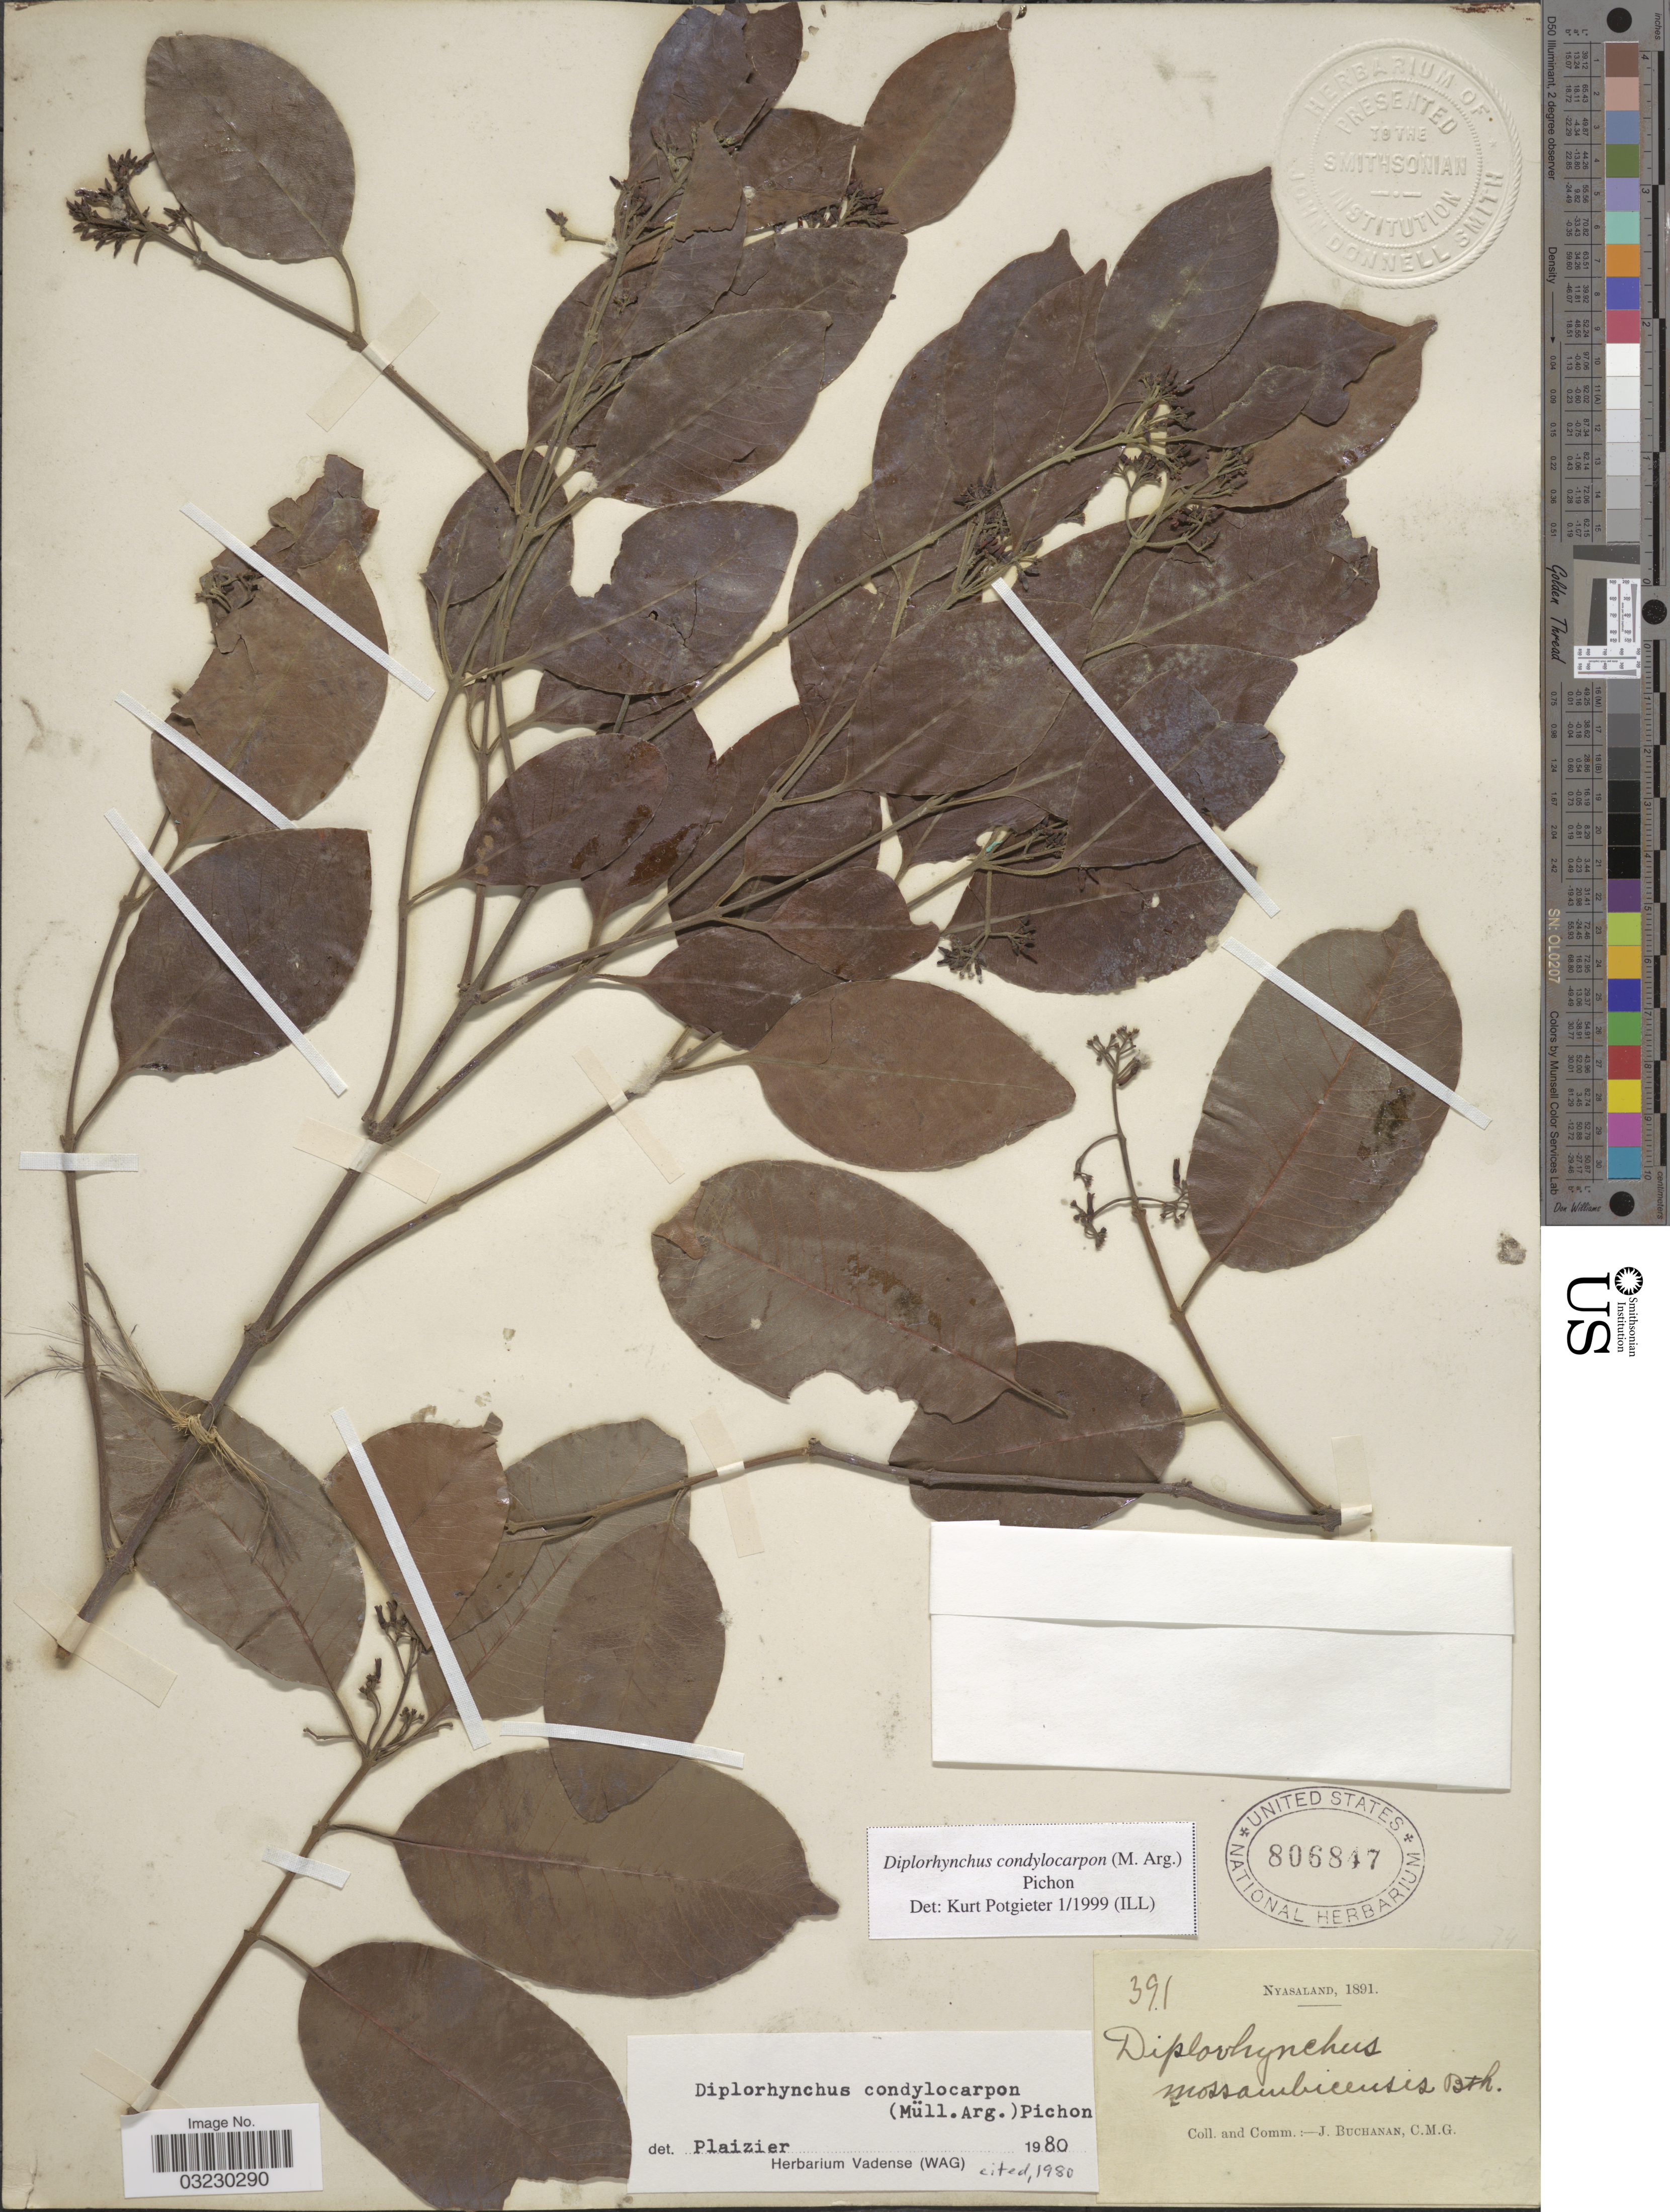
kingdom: Plantae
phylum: Tracheophyta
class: Magnoliopsida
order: Gentianales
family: Apocynaceae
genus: Diplorhynchus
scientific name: Diplorhynchus condylocarpon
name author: (Müll. Arg.) Pichon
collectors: J. Buchanan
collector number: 391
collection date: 1891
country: Malawi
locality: Nyasaland.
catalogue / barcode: US 806847